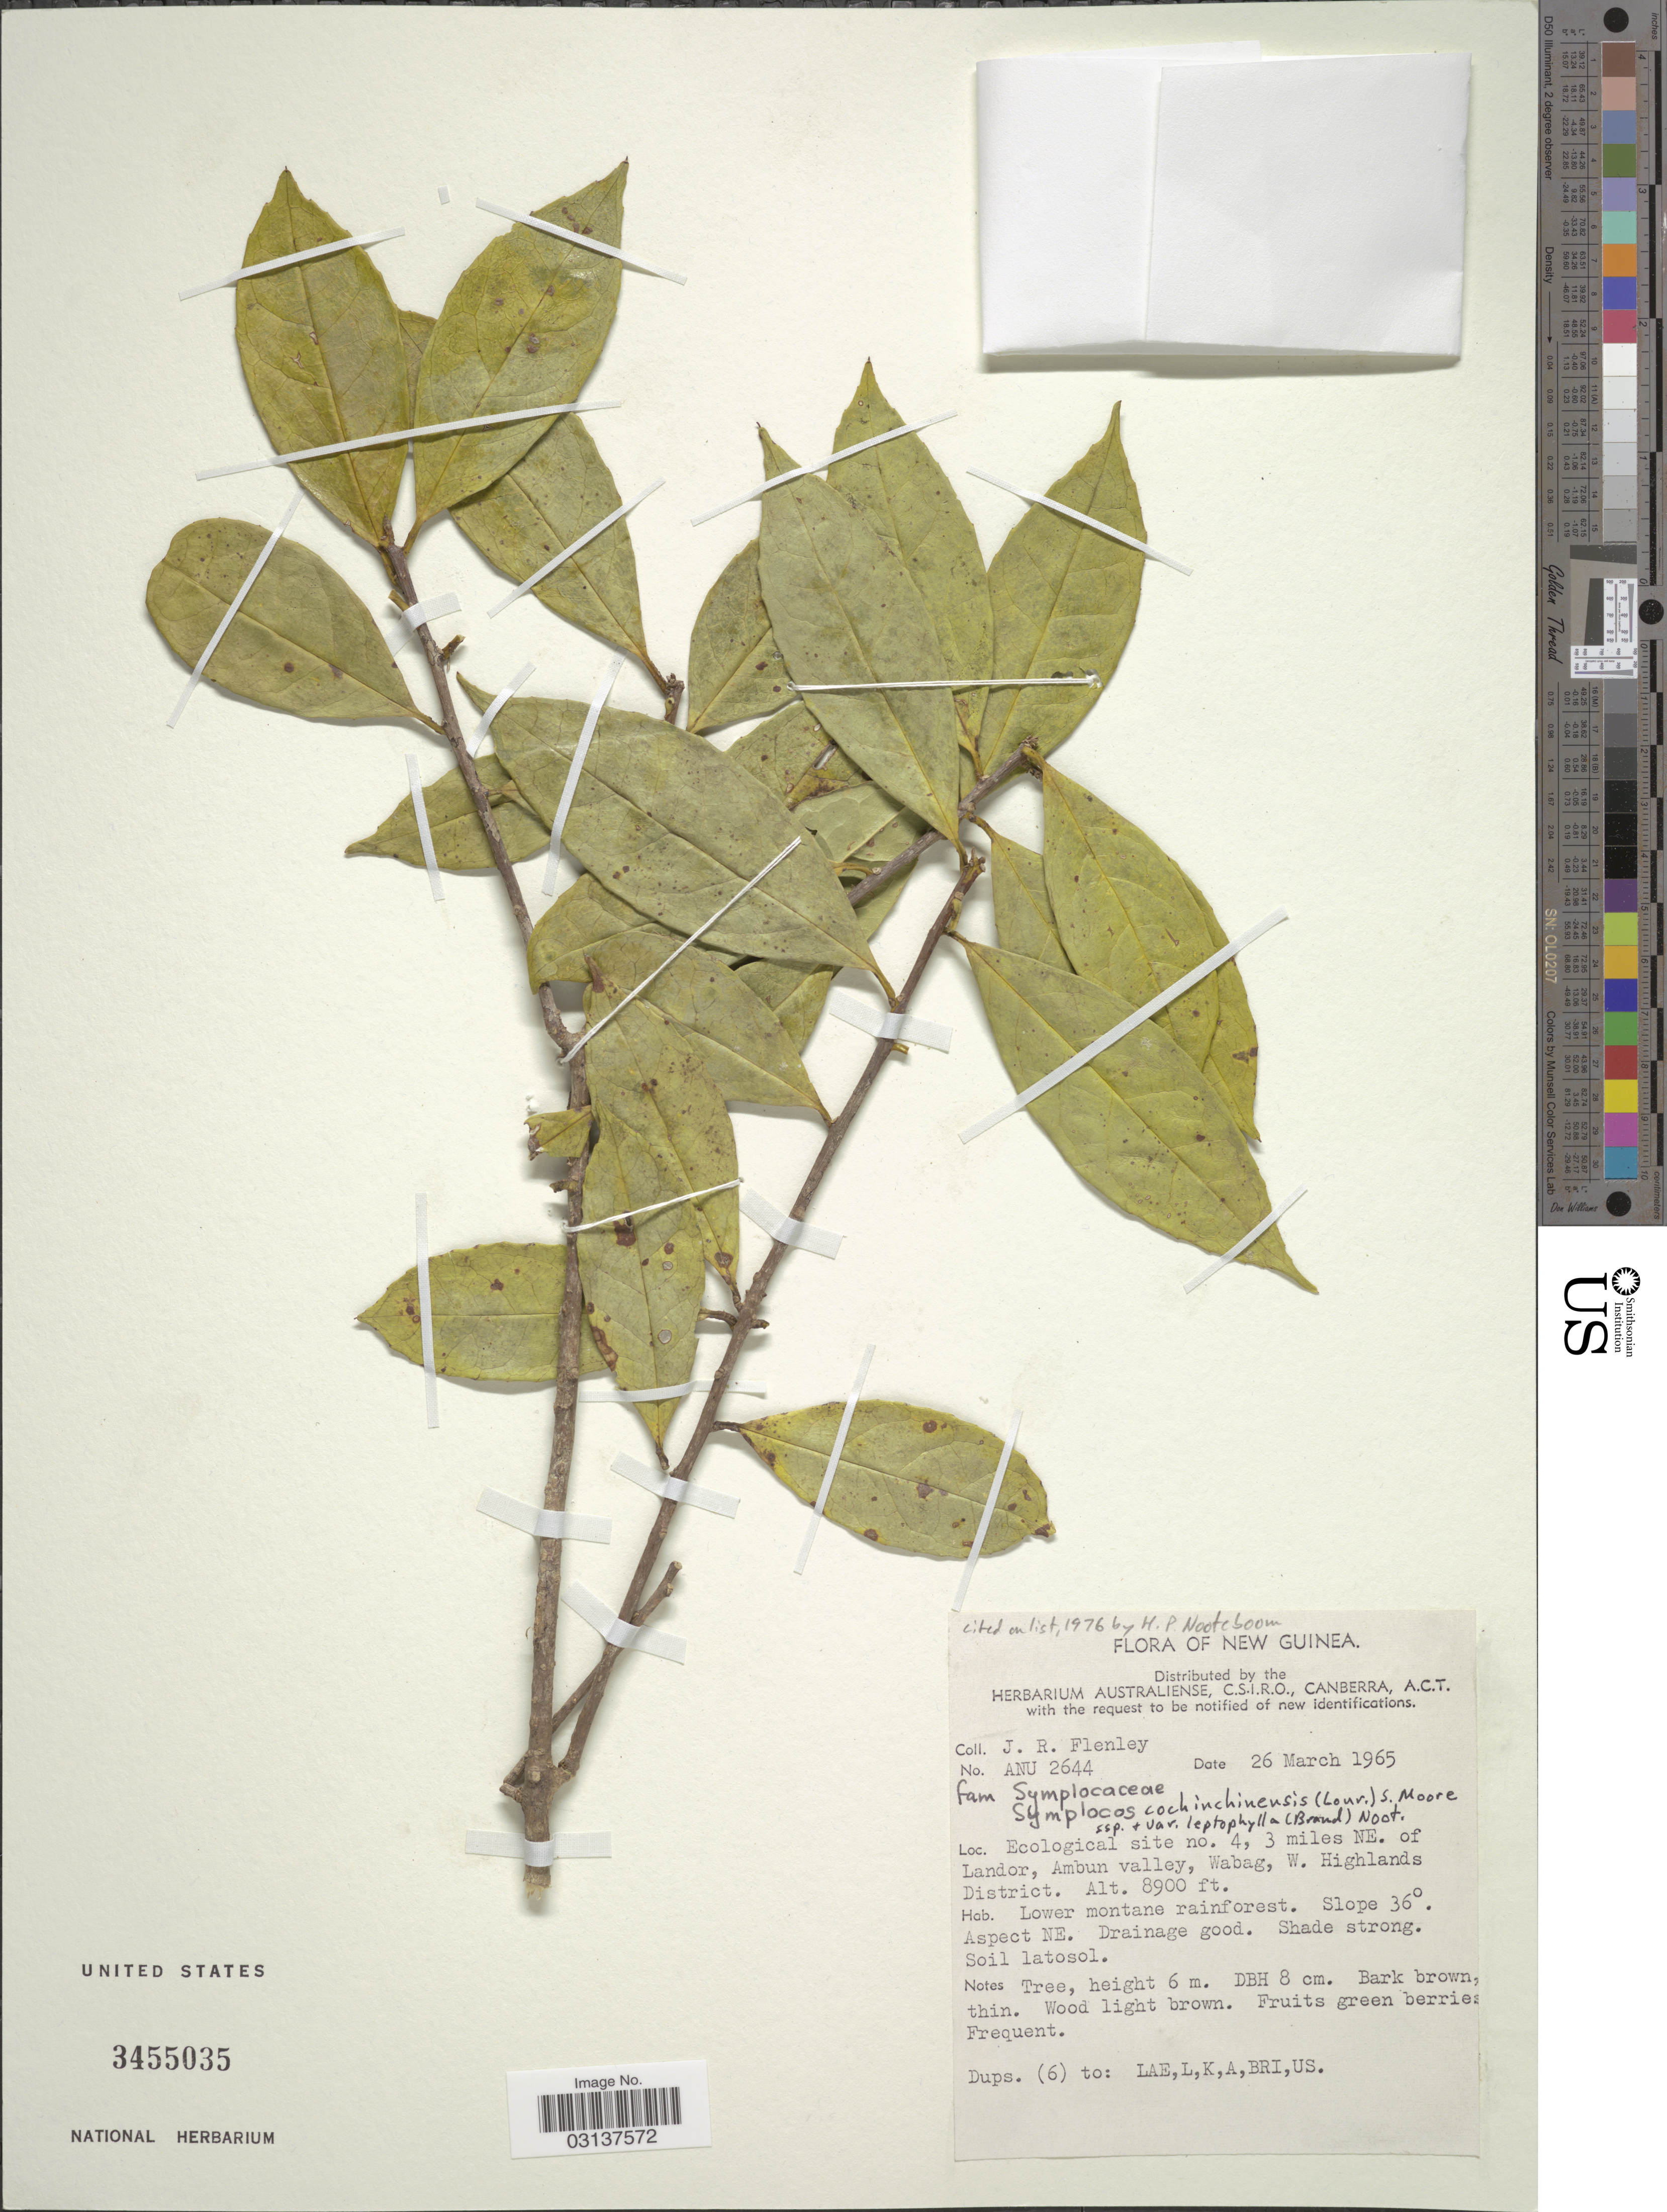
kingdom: Plantae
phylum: Tracheophyta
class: Magnoliopsida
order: Ericales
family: Symplocaceae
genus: Symplocos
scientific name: Symplocos cochinchinensis var. leptophylla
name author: (Brand) Noot.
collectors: J. Flenley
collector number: ANU2644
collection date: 1965-03-26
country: Papua New Guinea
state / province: Western Highlands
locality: New Guinea, Ecological site no. 4, 3 miles NE. of Landor, Ambun valley, Wabag, W. Highlands District.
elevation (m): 2713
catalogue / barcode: US 3455035